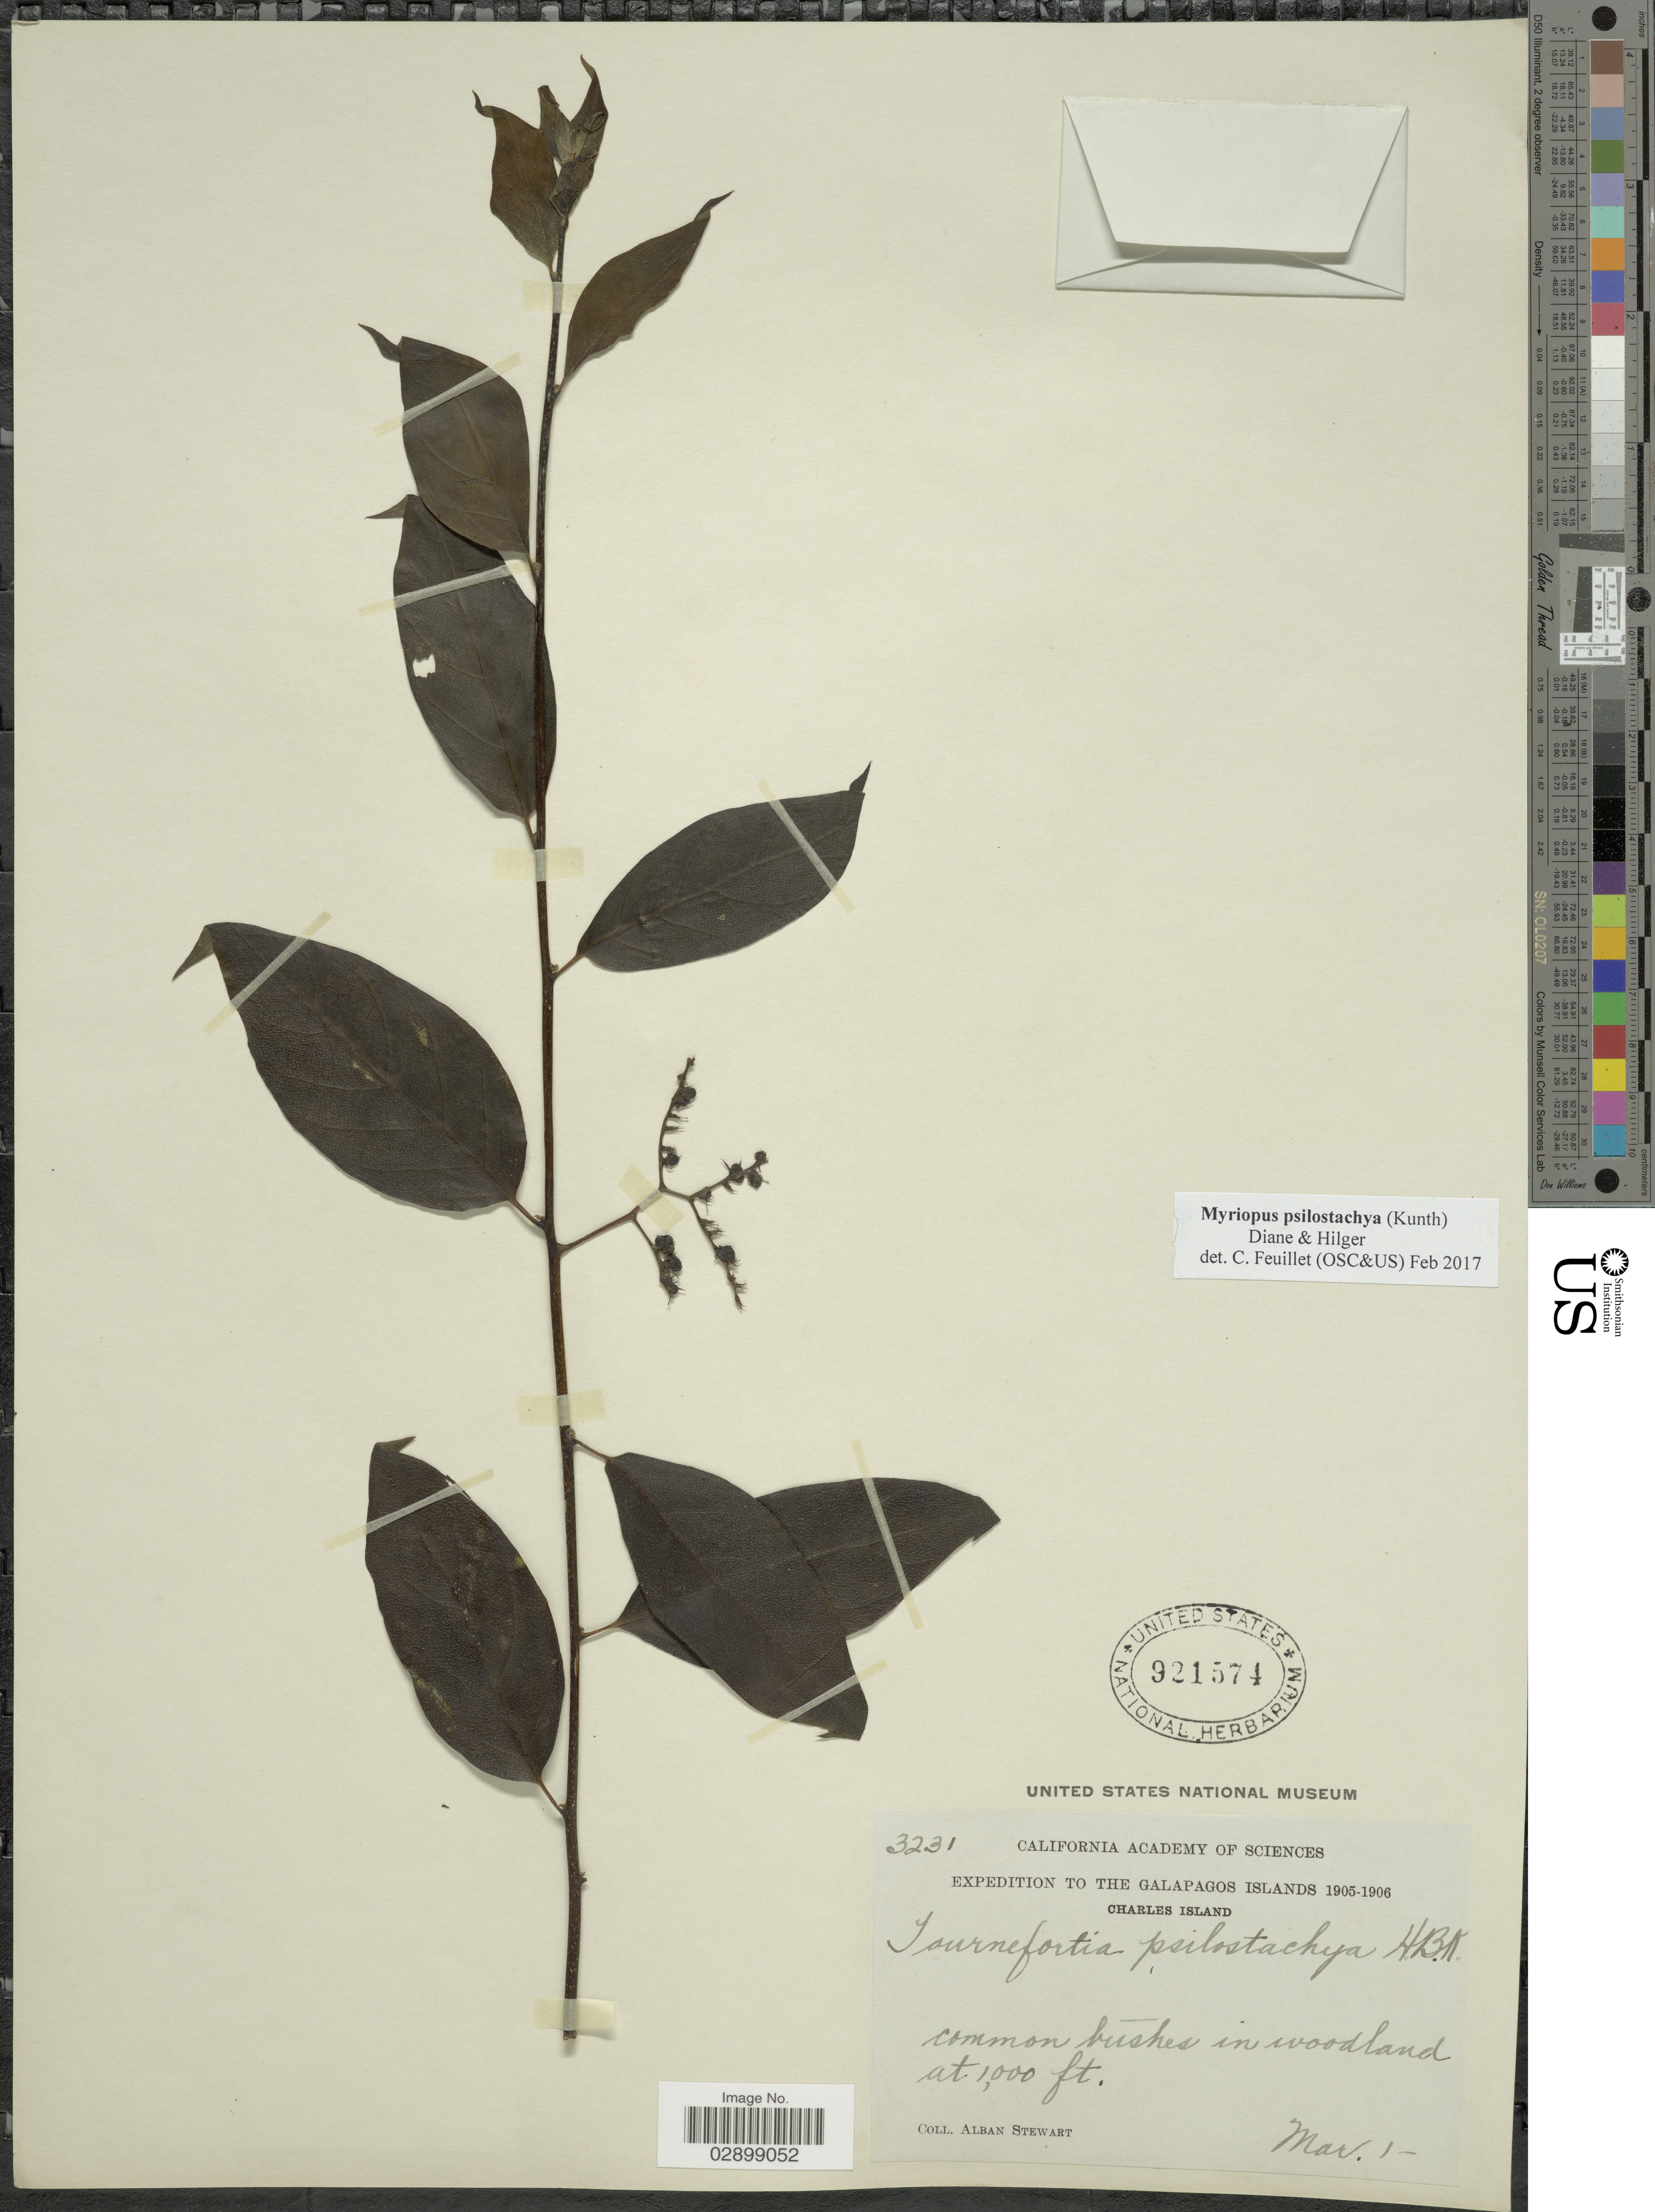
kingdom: Plantae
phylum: Tracheophyta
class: Magnoliopsida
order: Boraginales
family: Heliotropiaceae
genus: Myriopus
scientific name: Myriopus psilostachya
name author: (Kunth) Diane & Hilger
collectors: A. Stewart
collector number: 3231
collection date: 1905-03-01/1906-03-01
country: Ecuador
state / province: Colón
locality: Galapagos Islands. Charles Island.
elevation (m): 305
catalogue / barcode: US 921574